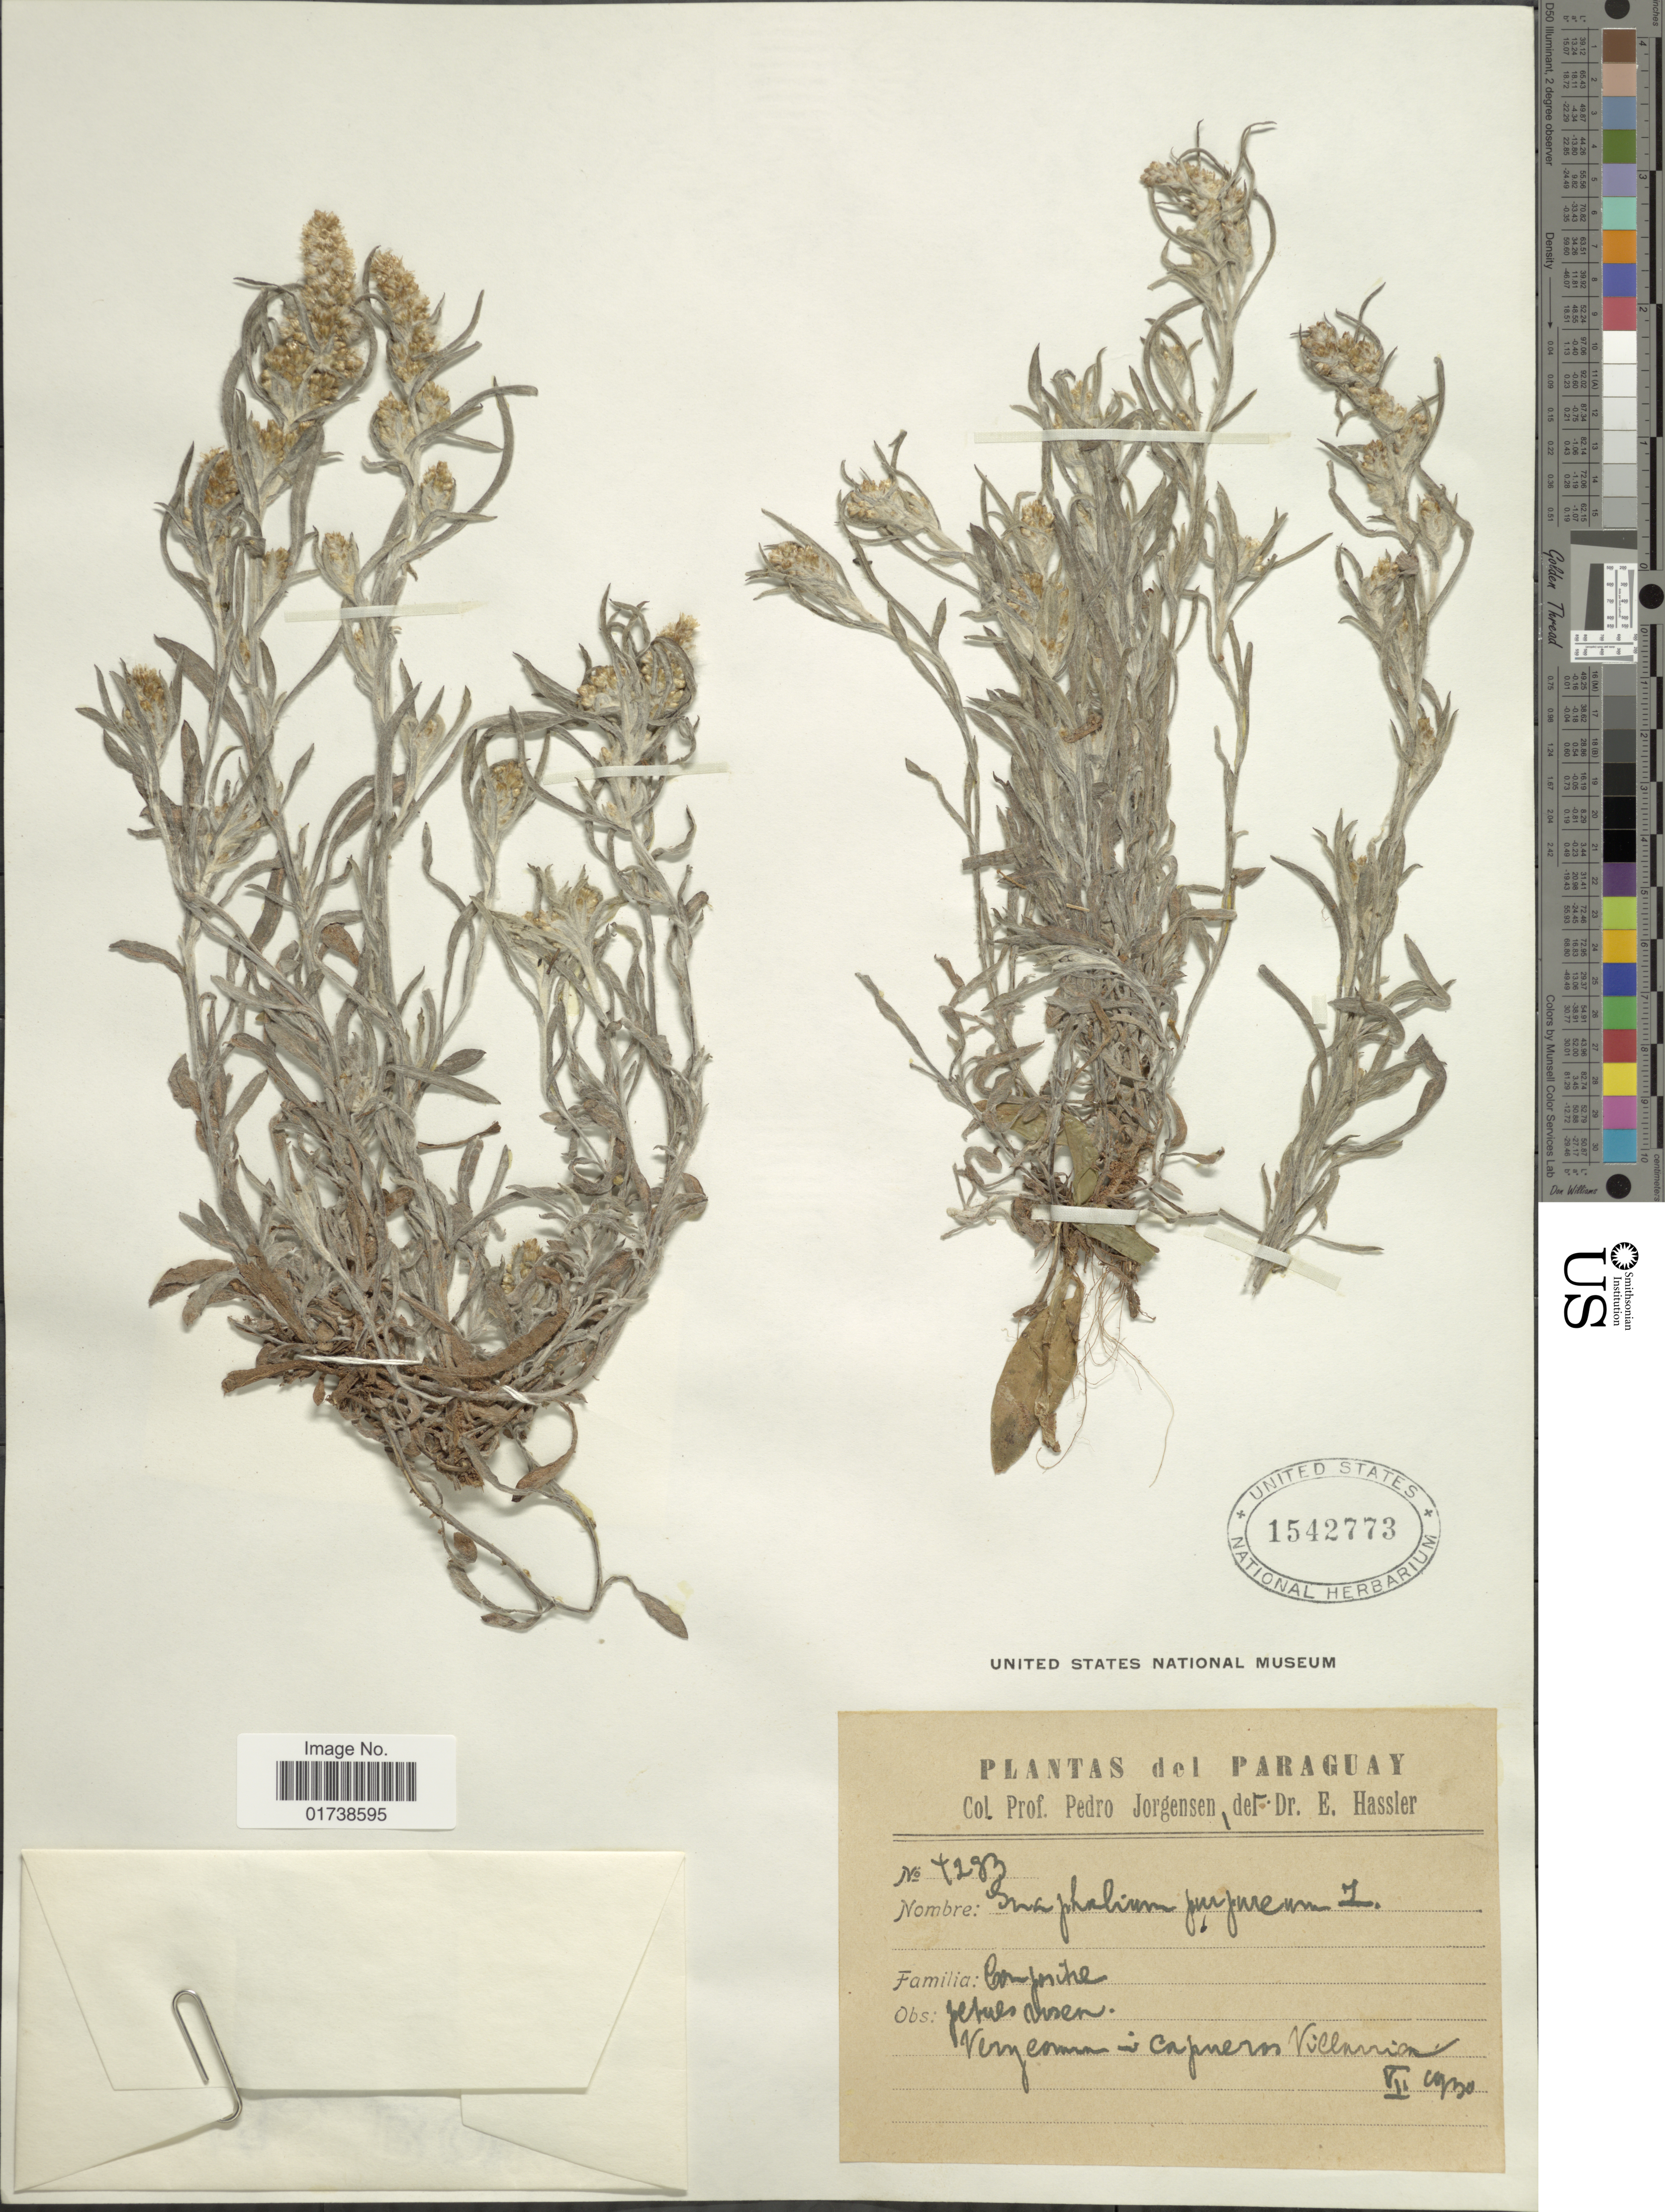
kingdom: Plantae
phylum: Tracheophyta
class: Magnoliopsida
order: Asterales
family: Asteraceae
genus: Gamochaeta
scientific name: Gamochaeta purpurea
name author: (L.) Cabrera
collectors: P. Jörgensen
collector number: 4283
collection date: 1930-07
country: Paraguay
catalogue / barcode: US 1542773